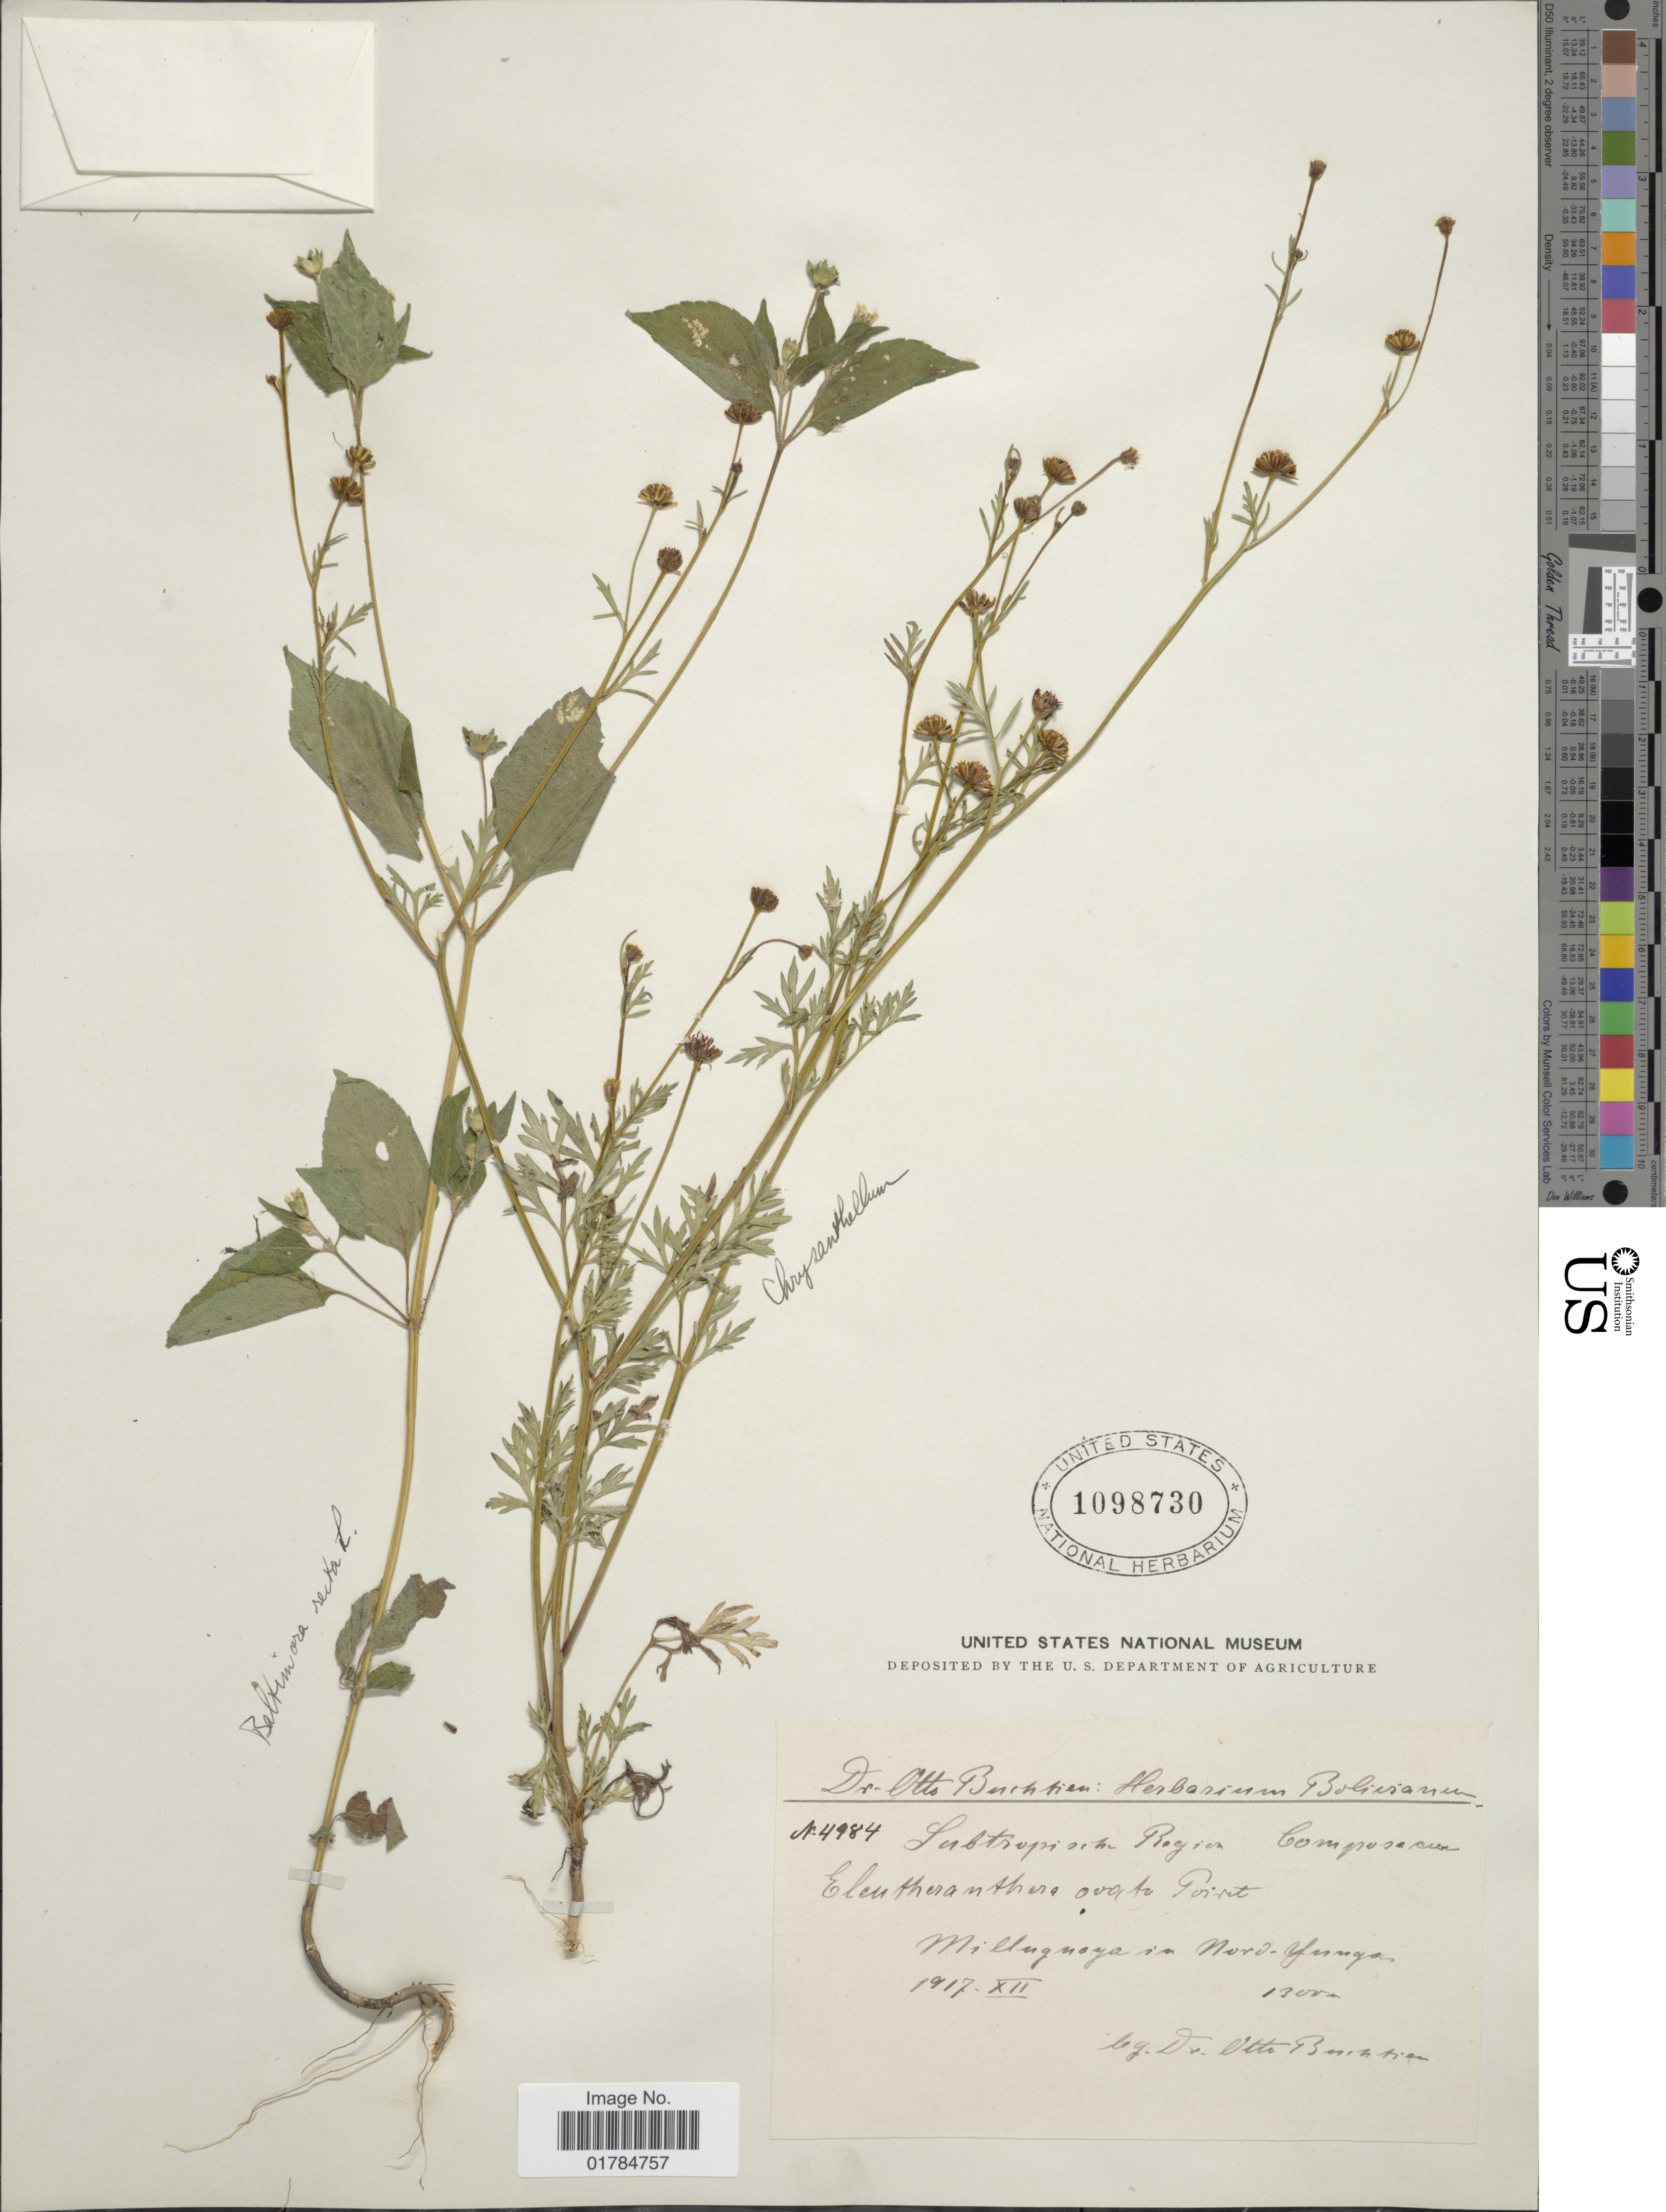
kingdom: Plantae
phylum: Tracheophyta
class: Magnoliopsida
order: Asterales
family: Asteraceae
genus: Chrysanthellum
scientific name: Chrysanthellum sp.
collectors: O. Buchtien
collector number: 4984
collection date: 1917-12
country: Bolivia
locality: Millugnoya in NordYungas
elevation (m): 1300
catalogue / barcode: US 1098730